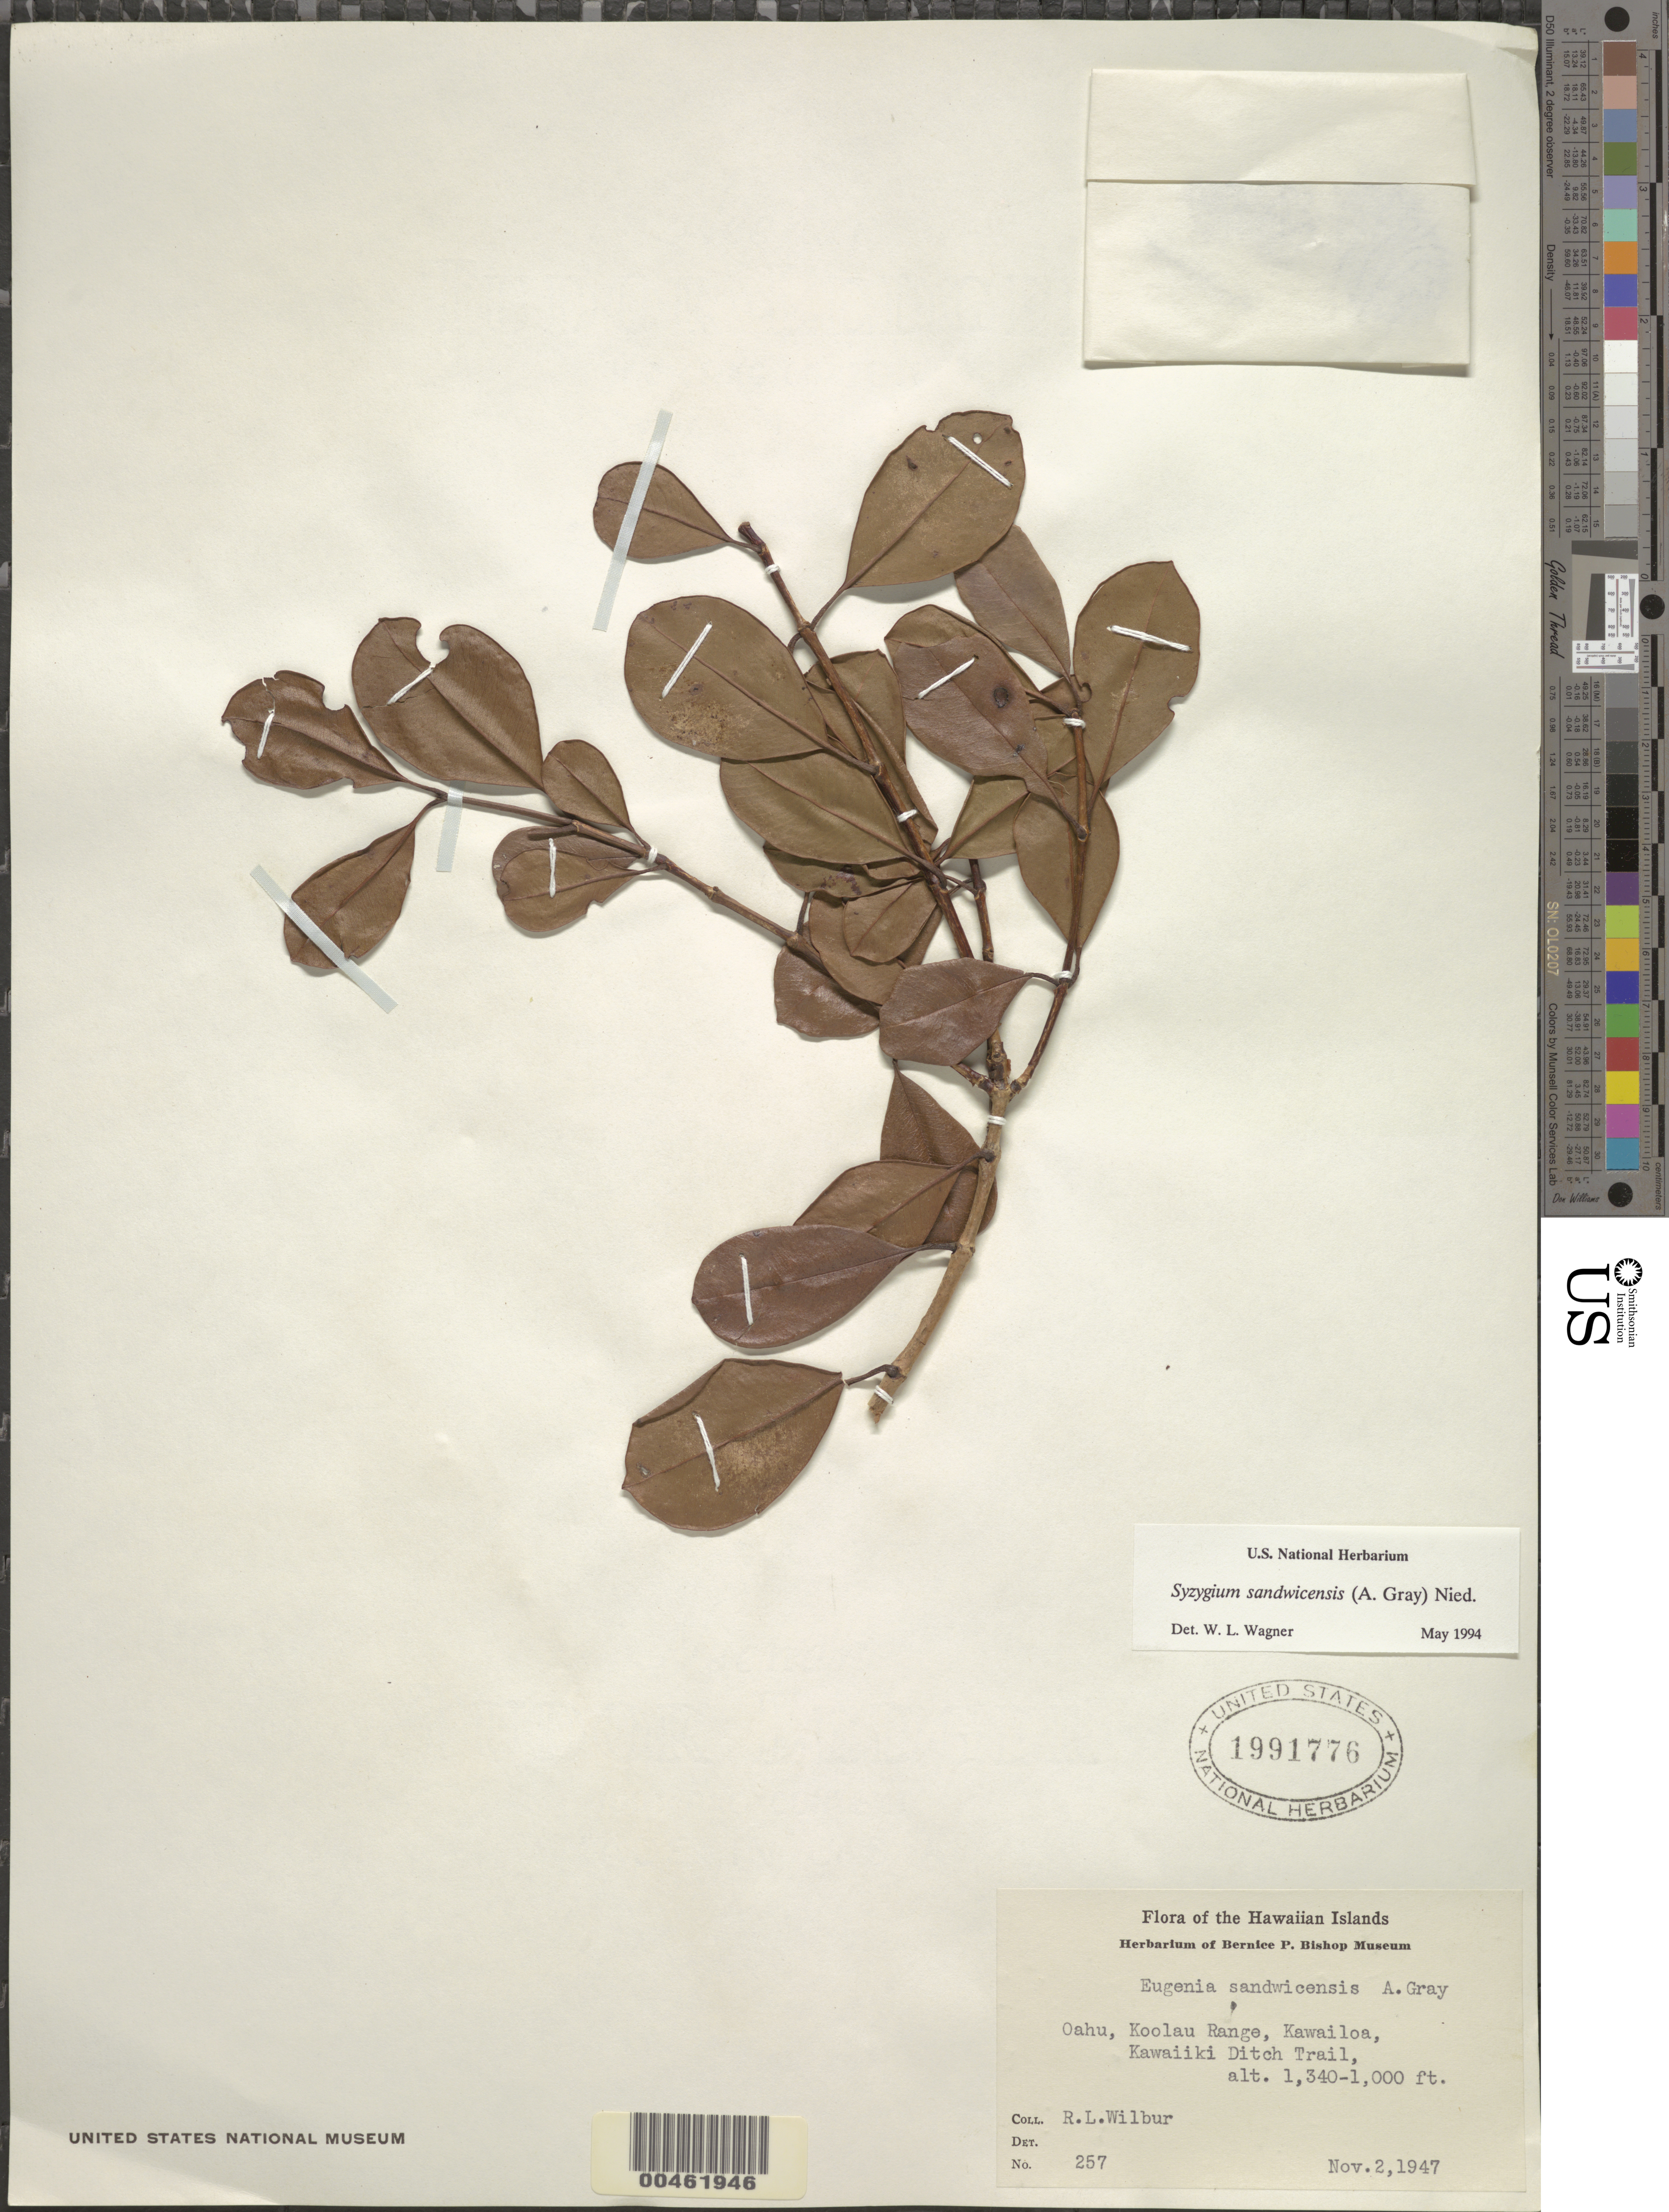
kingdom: Plantae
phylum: Tracheophyta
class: Magnoliopsida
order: Myrtales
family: Myrtaceae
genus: Syzygium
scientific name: Syzygium sandwicense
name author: (A. Gray) Müll. Stuttg.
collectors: R. L. Wilbur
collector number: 257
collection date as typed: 2 Nov 1947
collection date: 1947-11-02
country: United States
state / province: Hawaii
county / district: Honolulu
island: Oahu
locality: Koolau Range, Kawailoa, Kawaiiki Ditch Trail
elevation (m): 408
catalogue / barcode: US 1991776